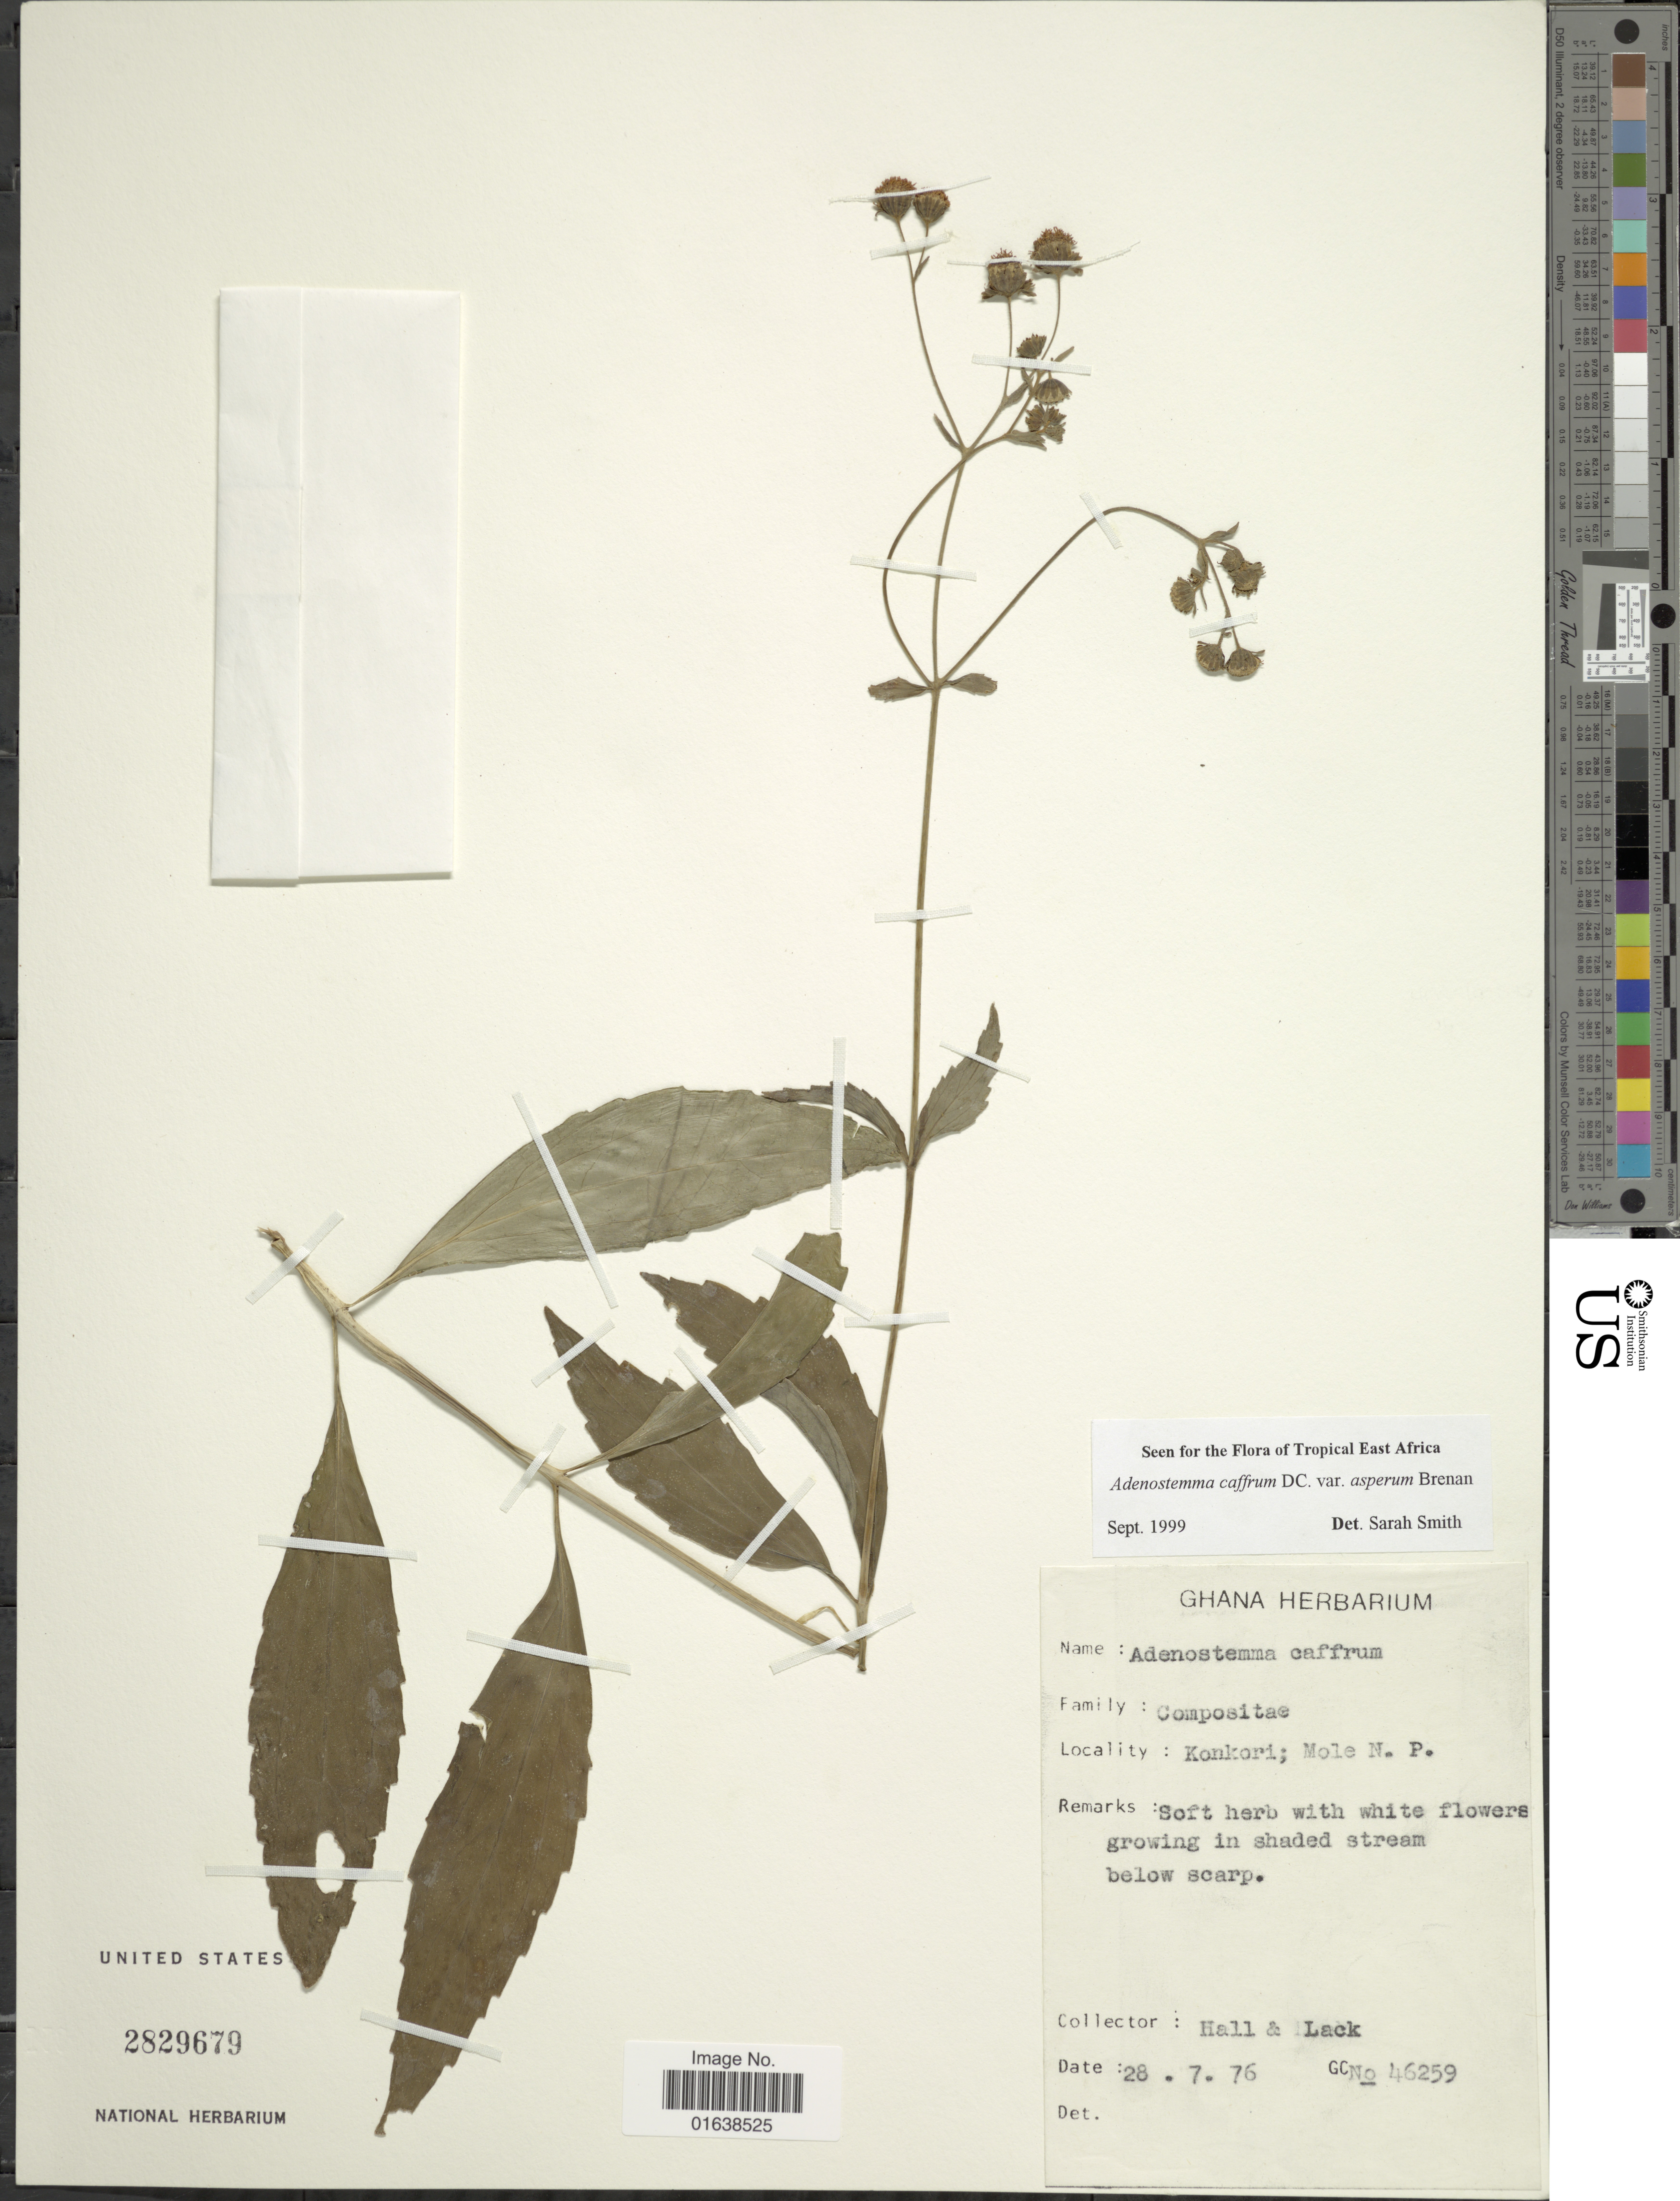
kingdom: Plantae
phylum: Tracheophyta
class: Magnoliopsida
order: Asterales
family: Asteraceae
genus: Adenostemma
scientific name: Adenostemma caffrum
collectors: -- Hall & Lack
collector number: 46259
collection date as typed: Transcribed d/m/y: 28/7/76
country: Papua New Guinea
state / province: Manus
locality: Ghana. Konkori; Mole N. P.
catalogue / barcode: US 2829679